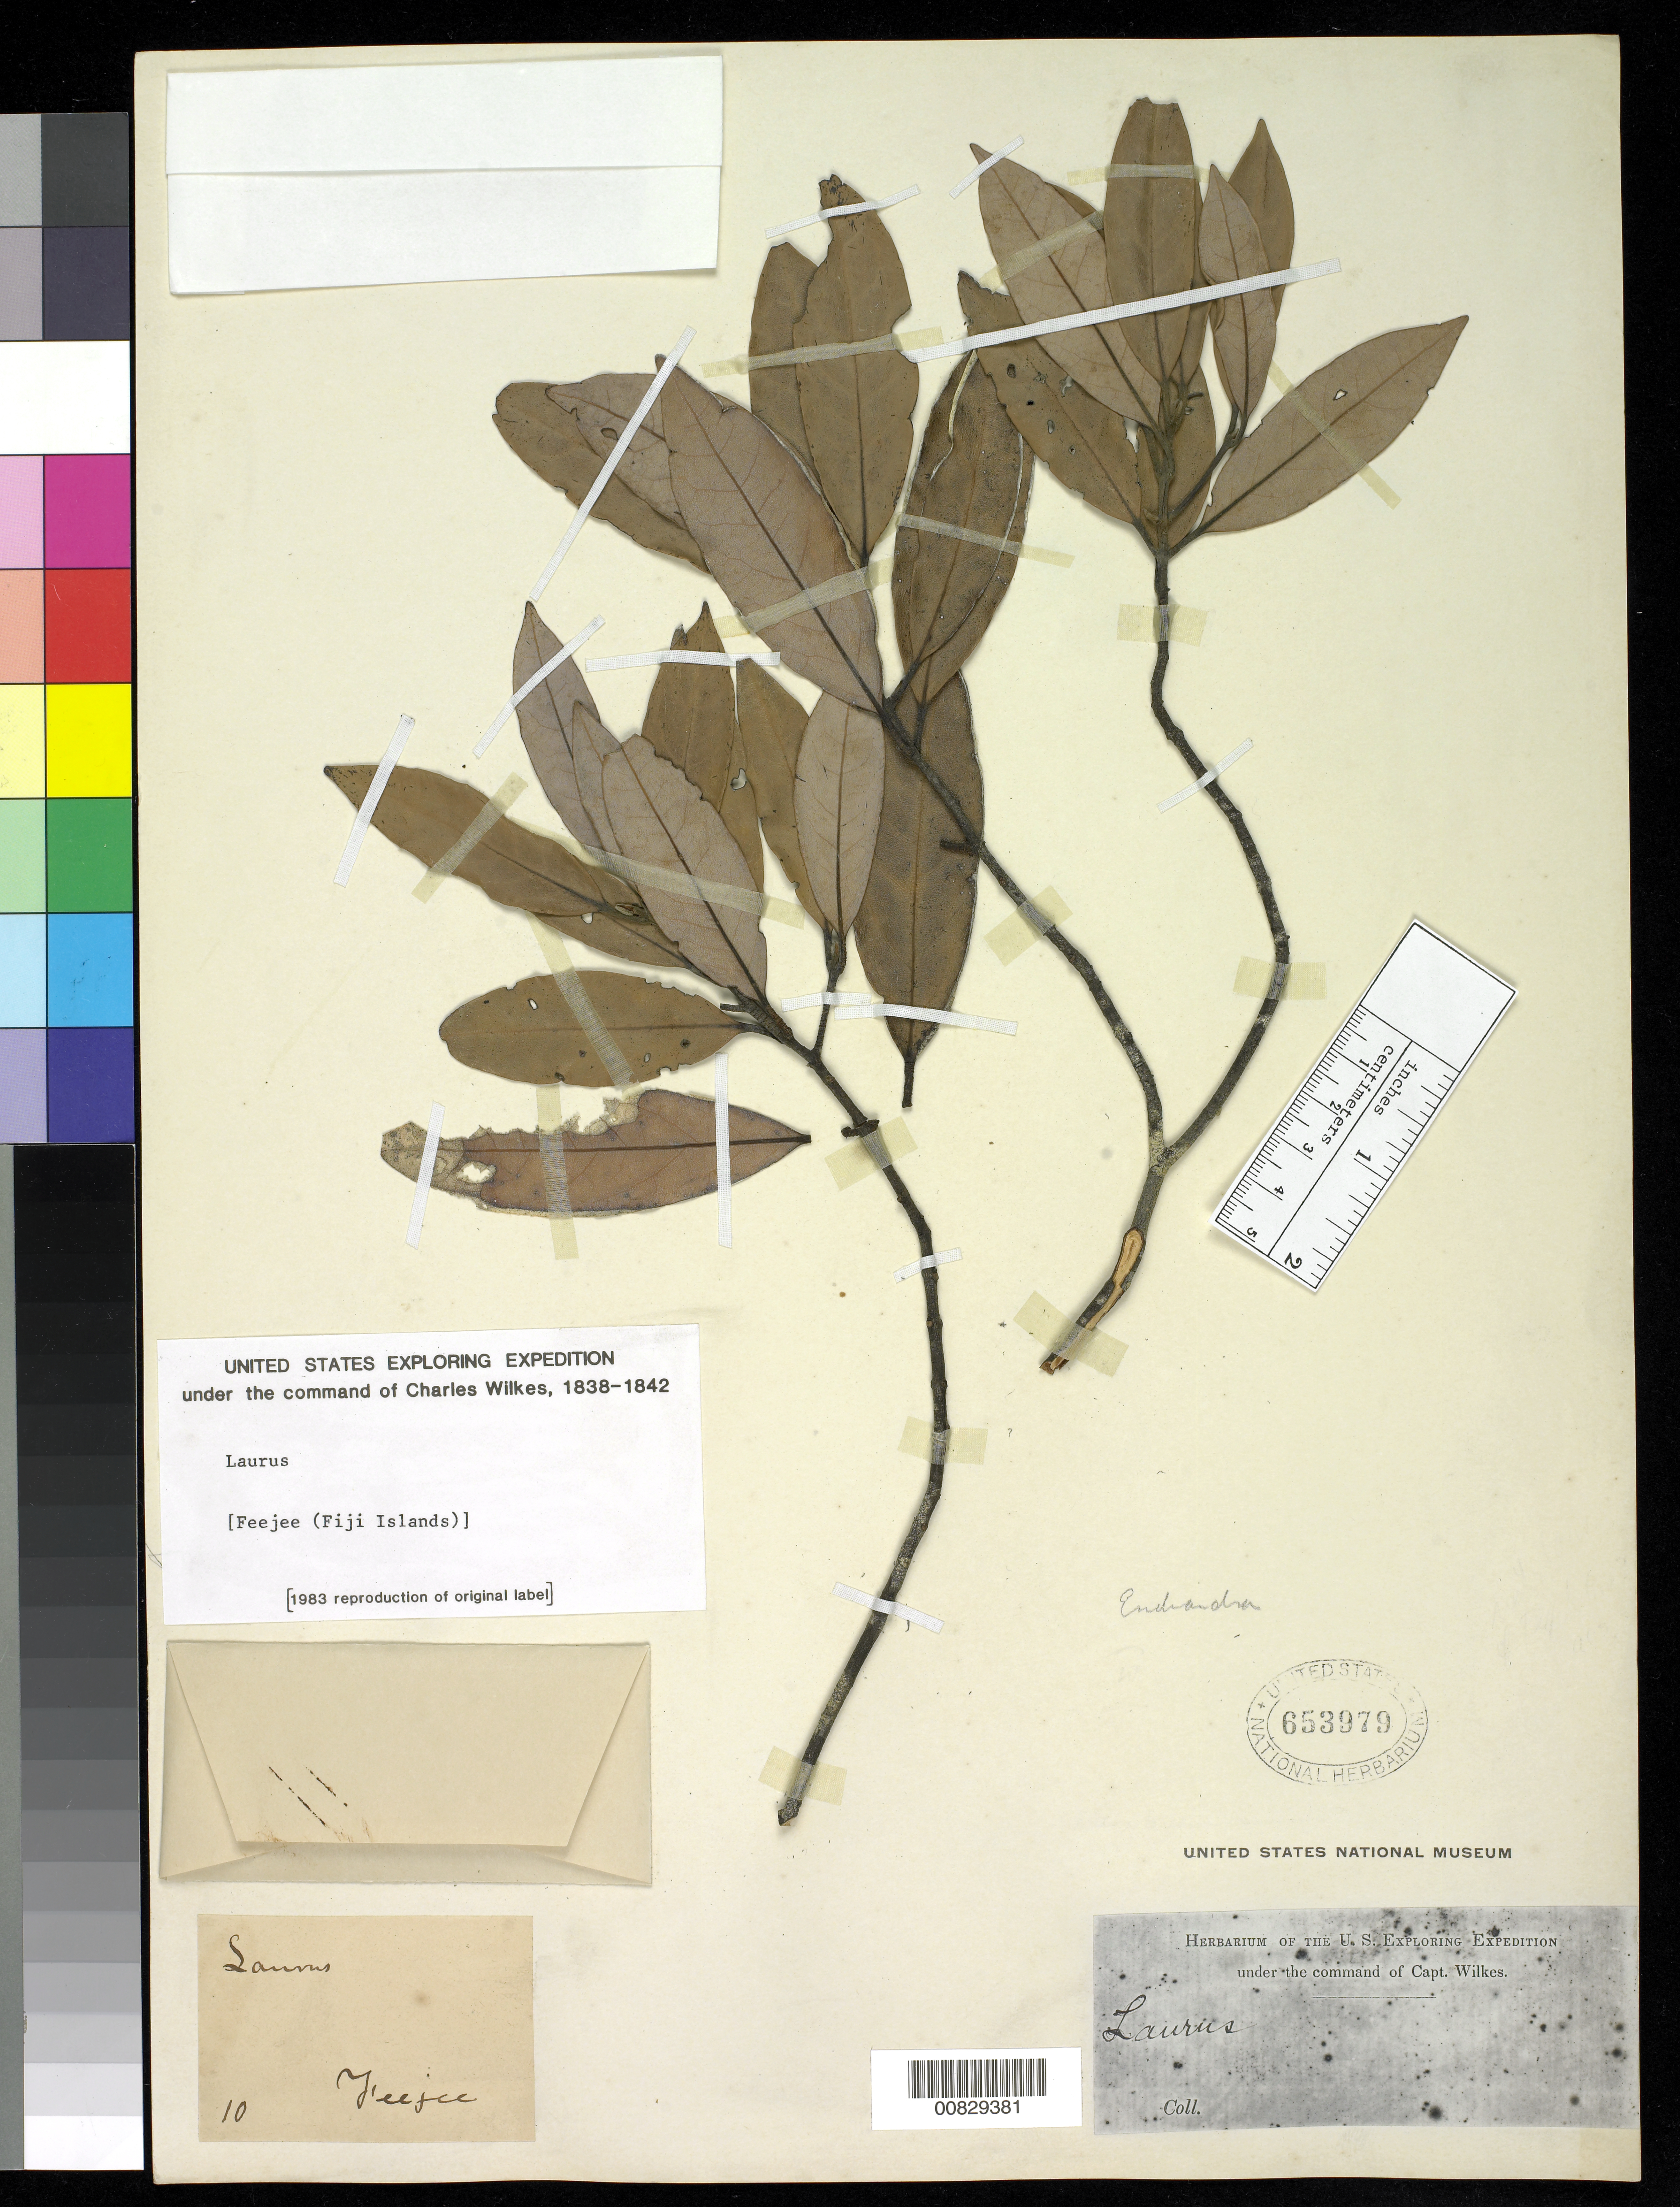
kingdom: Plantae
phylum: Tracheophyta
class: Magnoliopsida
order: Laurales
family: Lauraceae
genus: Laurus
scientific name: Laurus sp.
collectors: Wilkes Explor. Exped.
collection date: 1838/1842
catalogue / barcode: US 653979